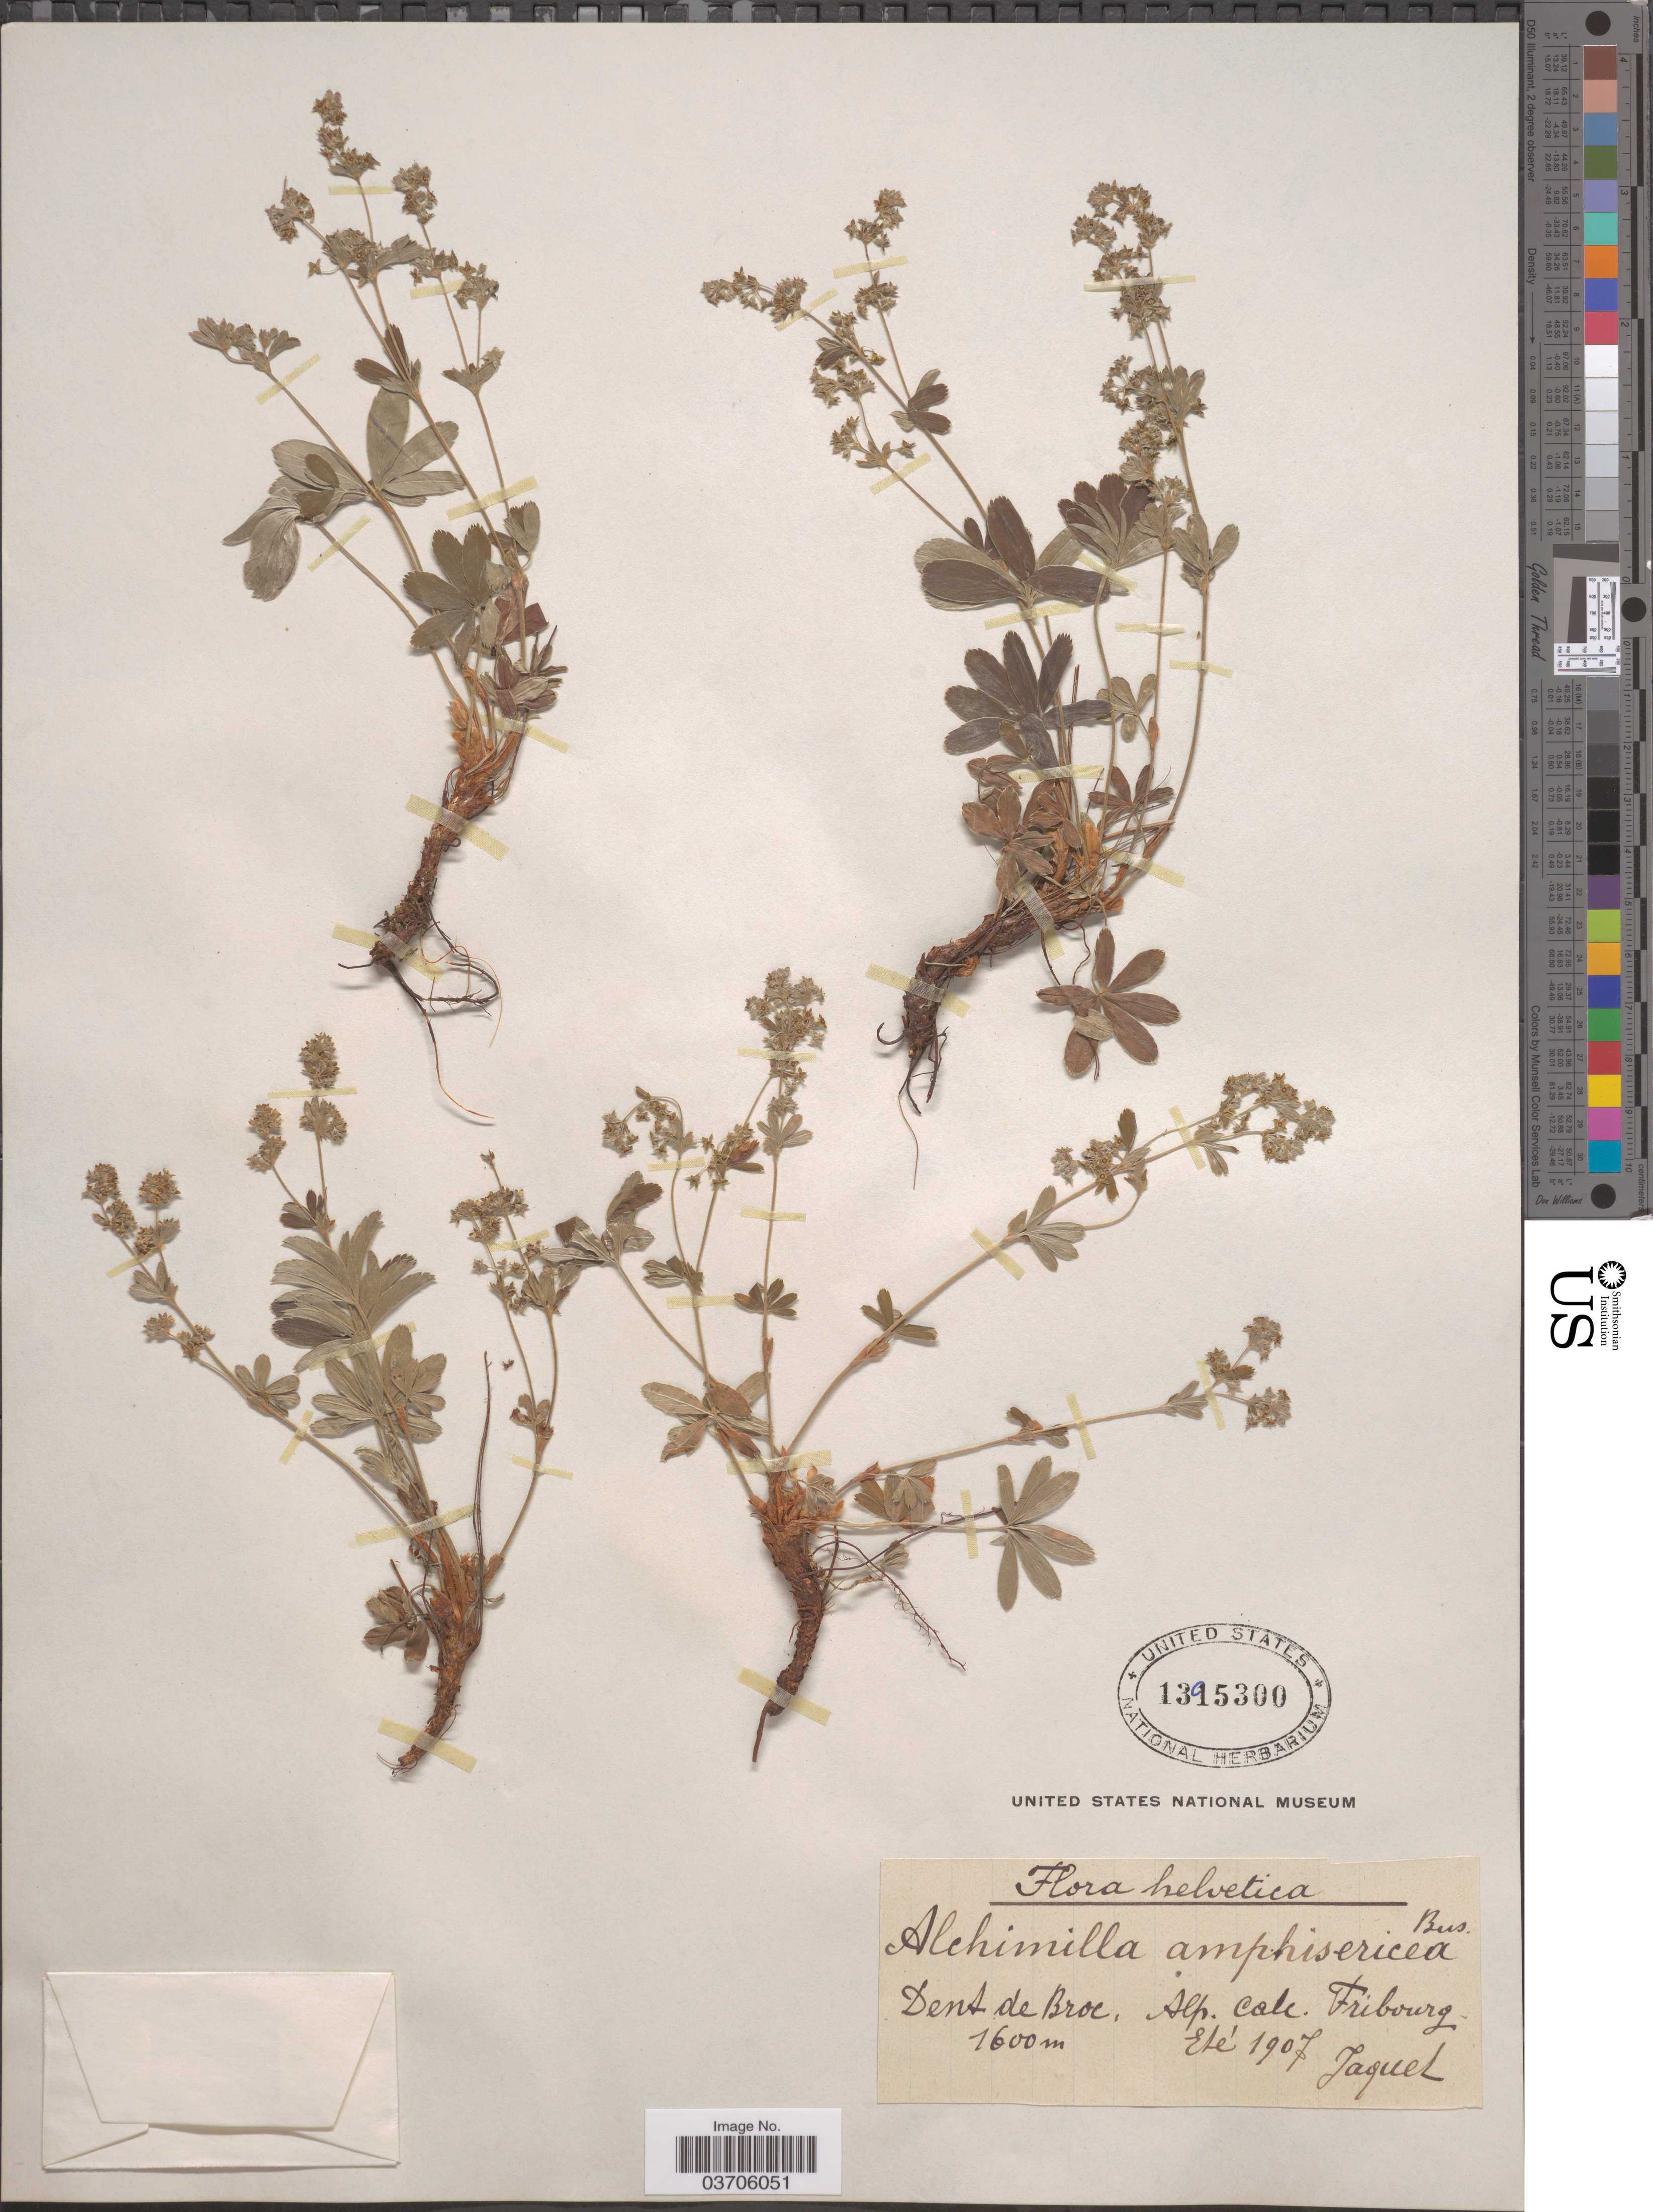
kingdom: Plantae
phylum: Tracheophyta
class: Magnoliopsida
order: Rosales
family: Rosaceae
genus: Alchemilla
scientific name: Alchemilla amphisericea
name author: Dörfl. ex Schube & Dalla Torre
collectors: -. Jaquet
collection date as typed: Eté 1907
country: Switzerland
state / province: Fribourg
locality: Helvetica. Dent de Broc, Alp. calc. Fribourg.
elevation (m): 1600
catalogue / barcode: US 1395300